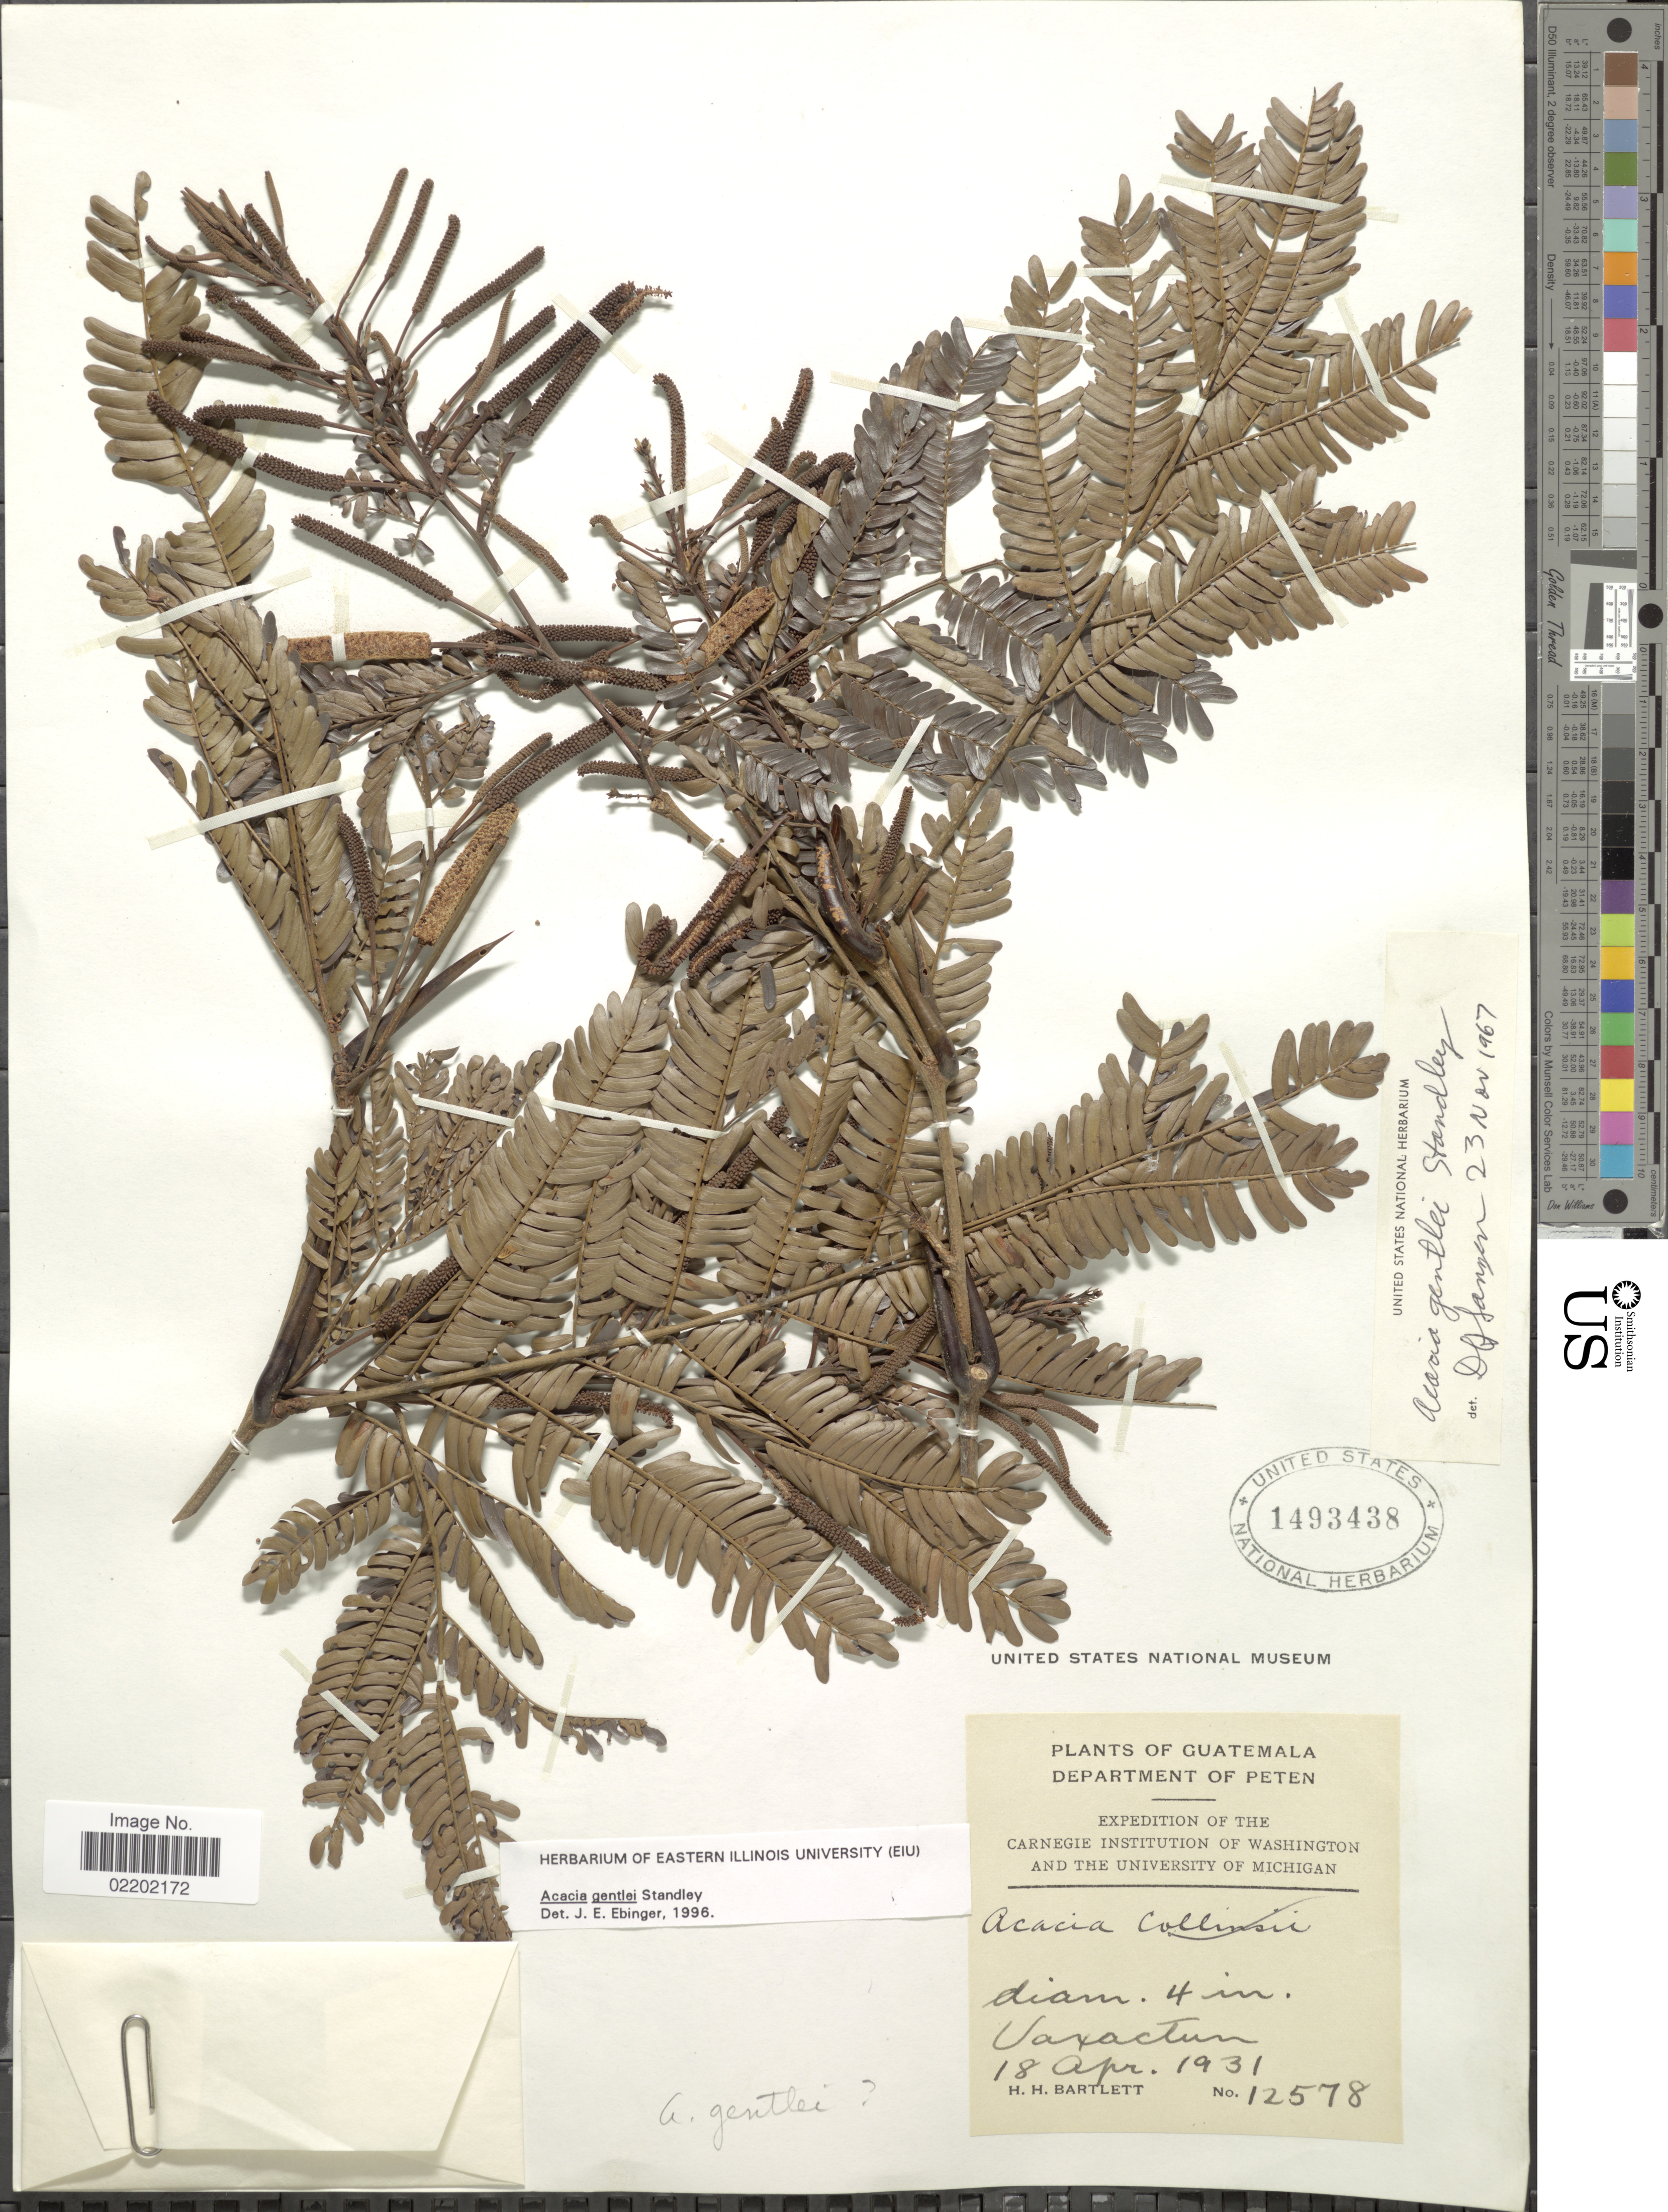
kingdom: Plantae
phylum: Tracheophyta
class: Magnoliopsida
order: Fabales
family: Fabaceae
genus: Vachellia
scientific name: Vachellia gentlei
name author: (Standl.) Seigler & Ebinger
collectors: H. H. Bartlett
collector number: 12578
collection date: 1931-04-18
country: Guatemala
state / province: El Petén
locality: Department of Peten, Uaxatum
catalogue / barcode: US 1493438